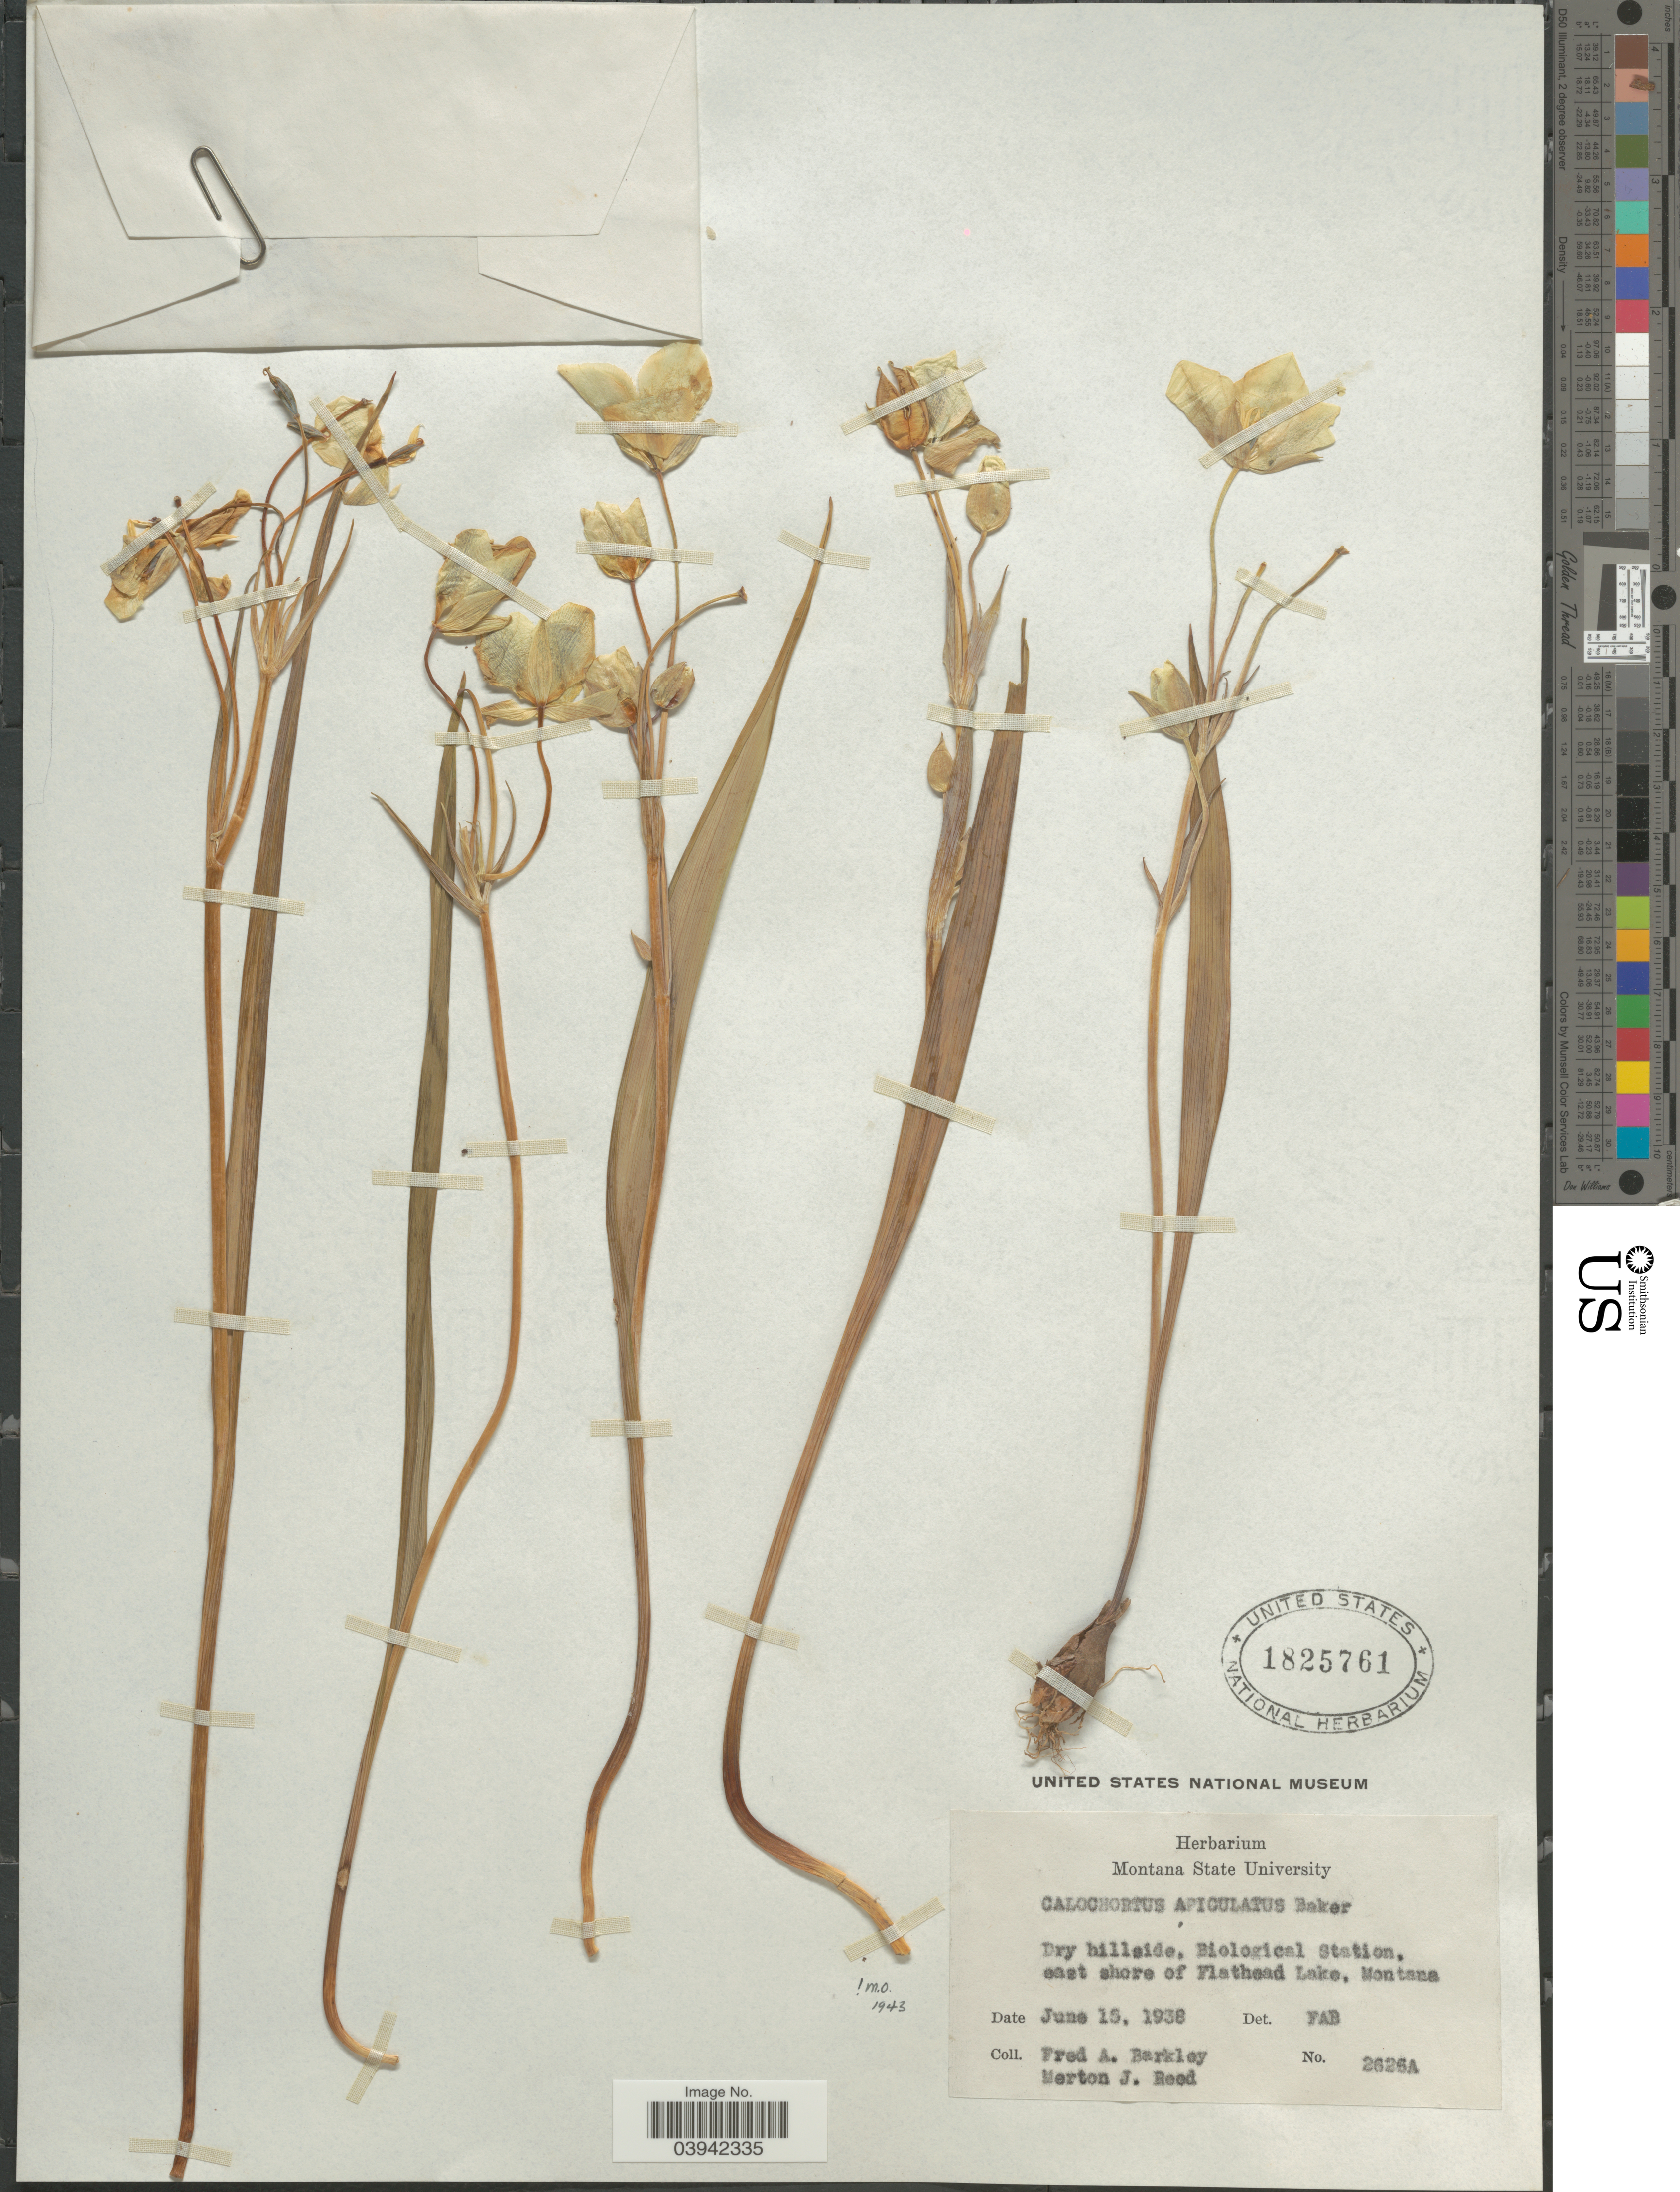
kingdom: Plantae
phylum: Tracheophyta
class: Liliopsida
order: Liliales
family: Liliaceae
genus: Calochortus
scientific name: Calochortus apiculatus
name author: Baker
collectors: F. A. Barkley & M. Reed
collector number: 2625A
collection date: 1938-06-15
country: United States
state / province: Montana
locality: Dry hillside, Biological Station, east shore of Flathead Lake.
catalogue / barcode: US 1825761